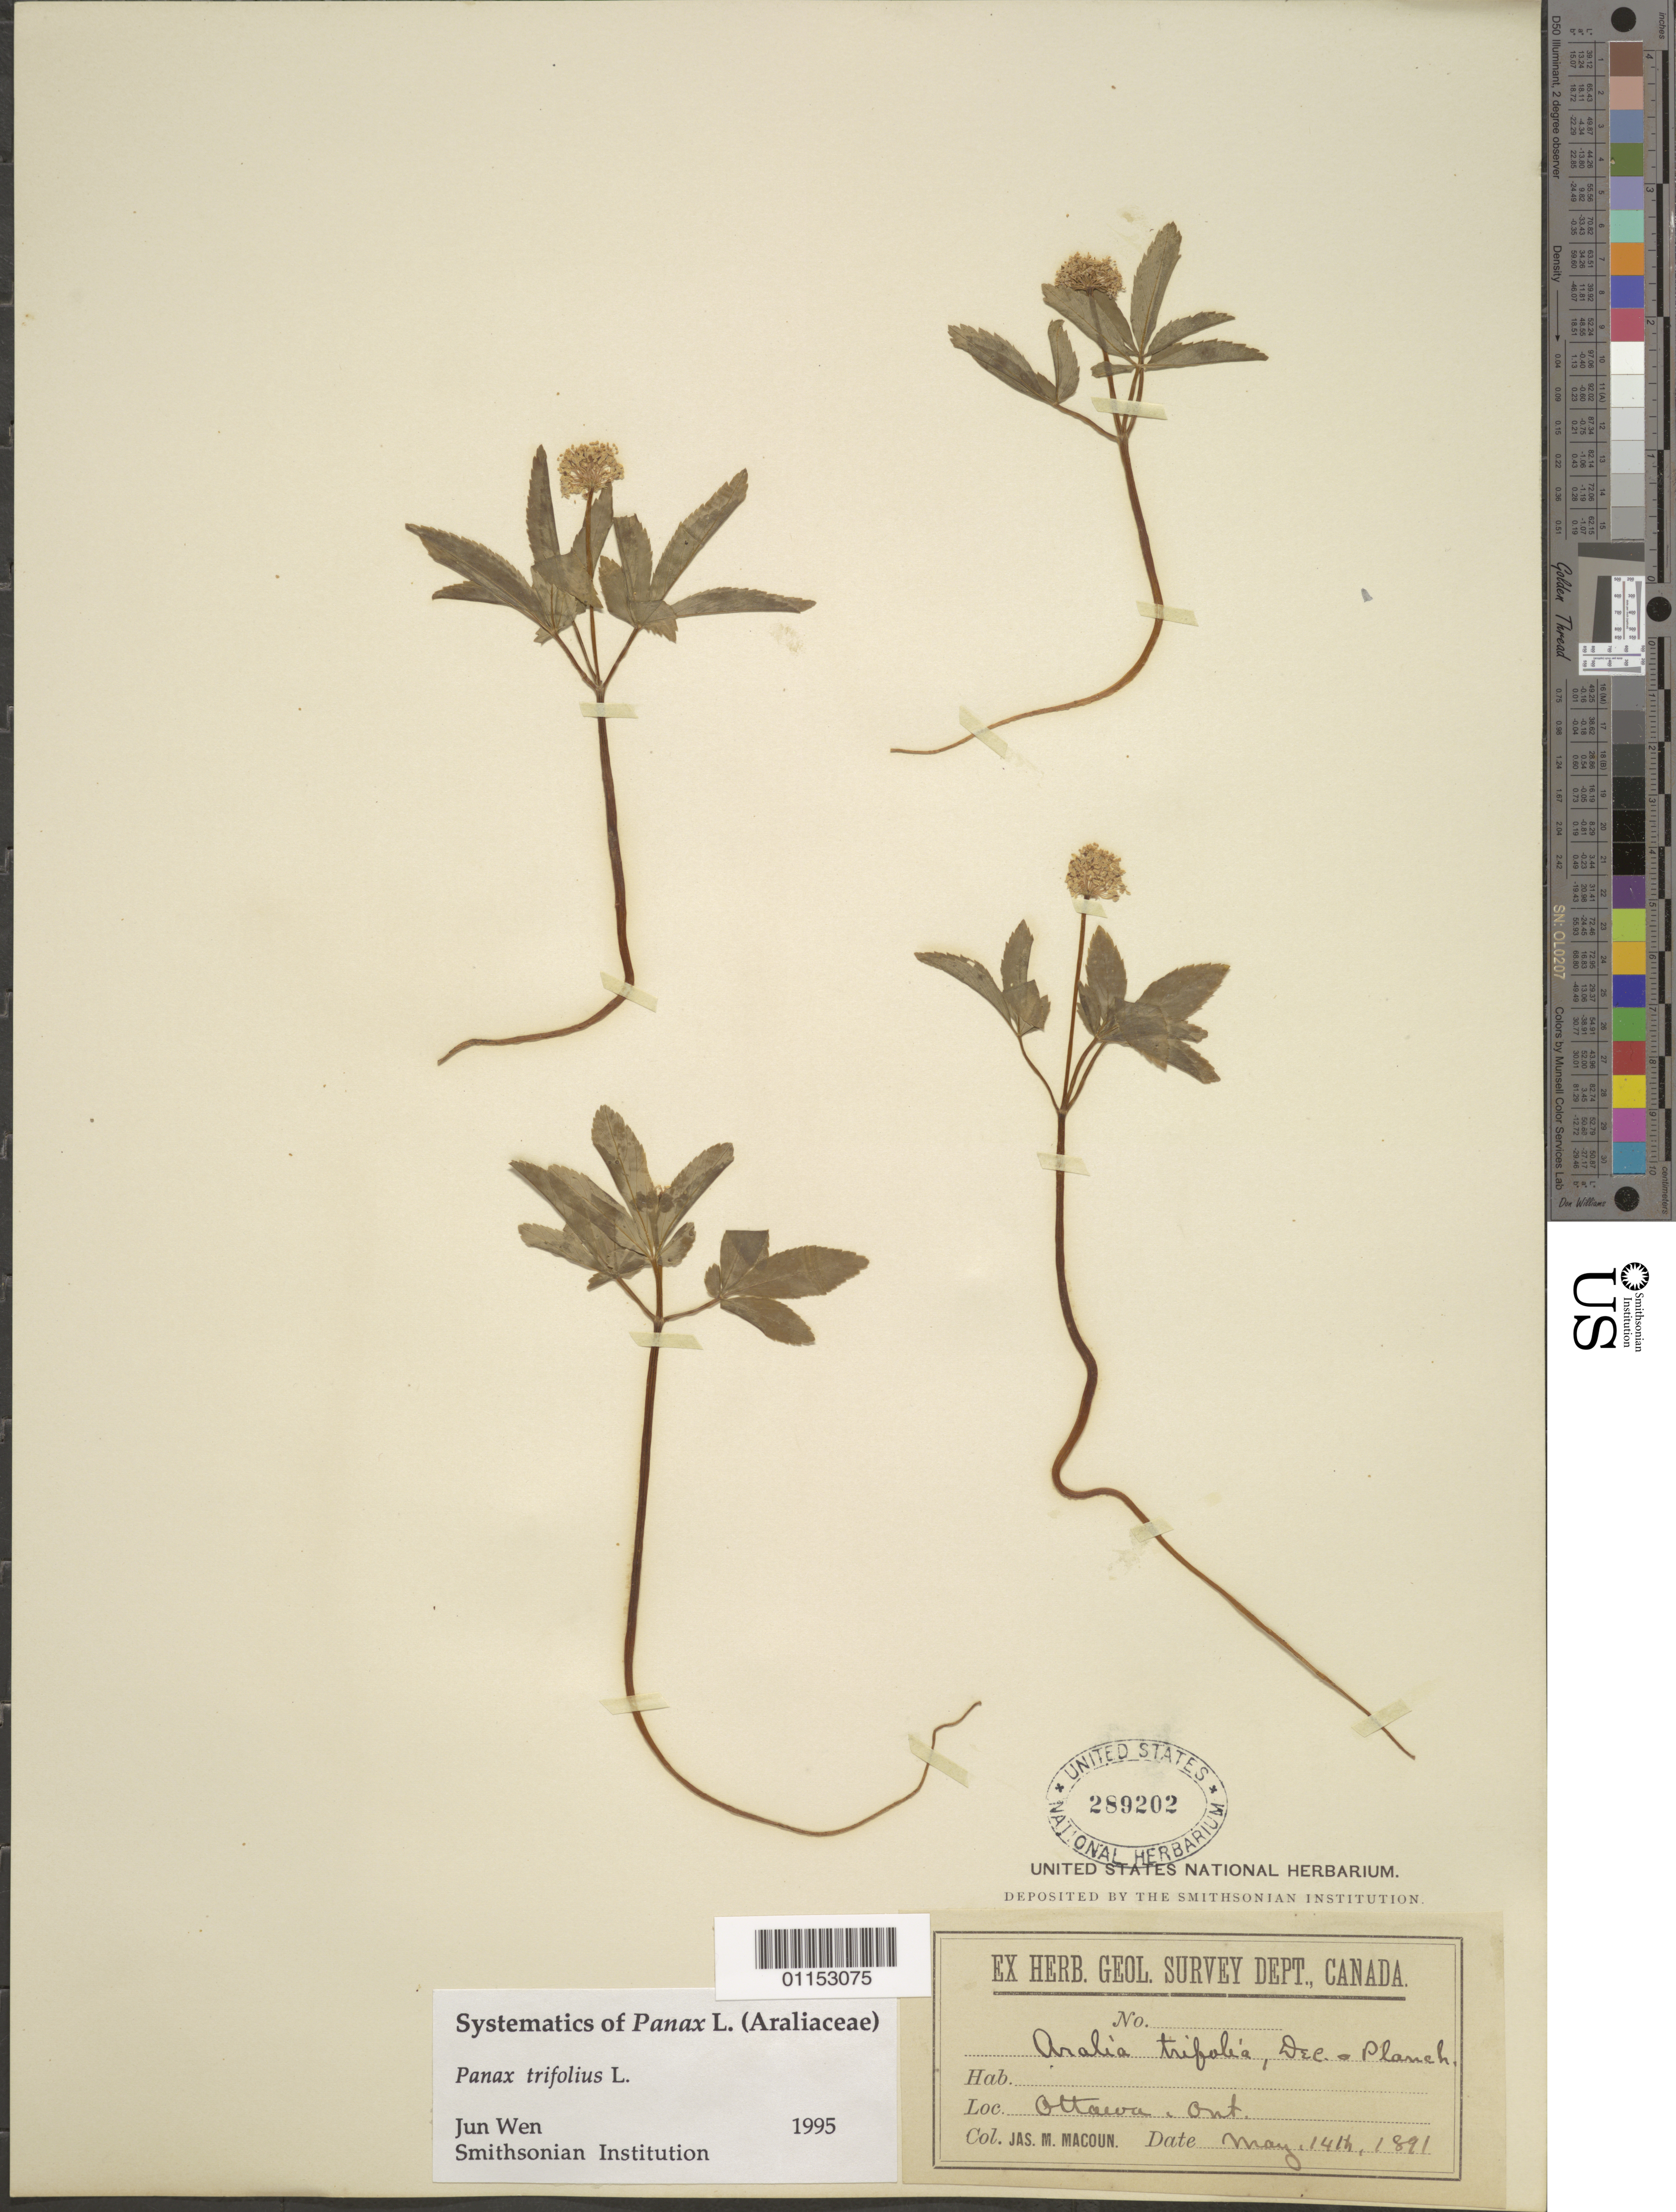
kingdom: Plantae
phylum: Tracheophyta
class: Magnoliopsida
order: Apiales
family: Araliaceae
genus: Panax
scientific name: Panax trifolius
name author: L.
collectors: J. M. Macoun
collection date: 1891-05-14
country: Canada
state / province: Ontario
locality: Ottawa.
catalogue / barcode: US 289202